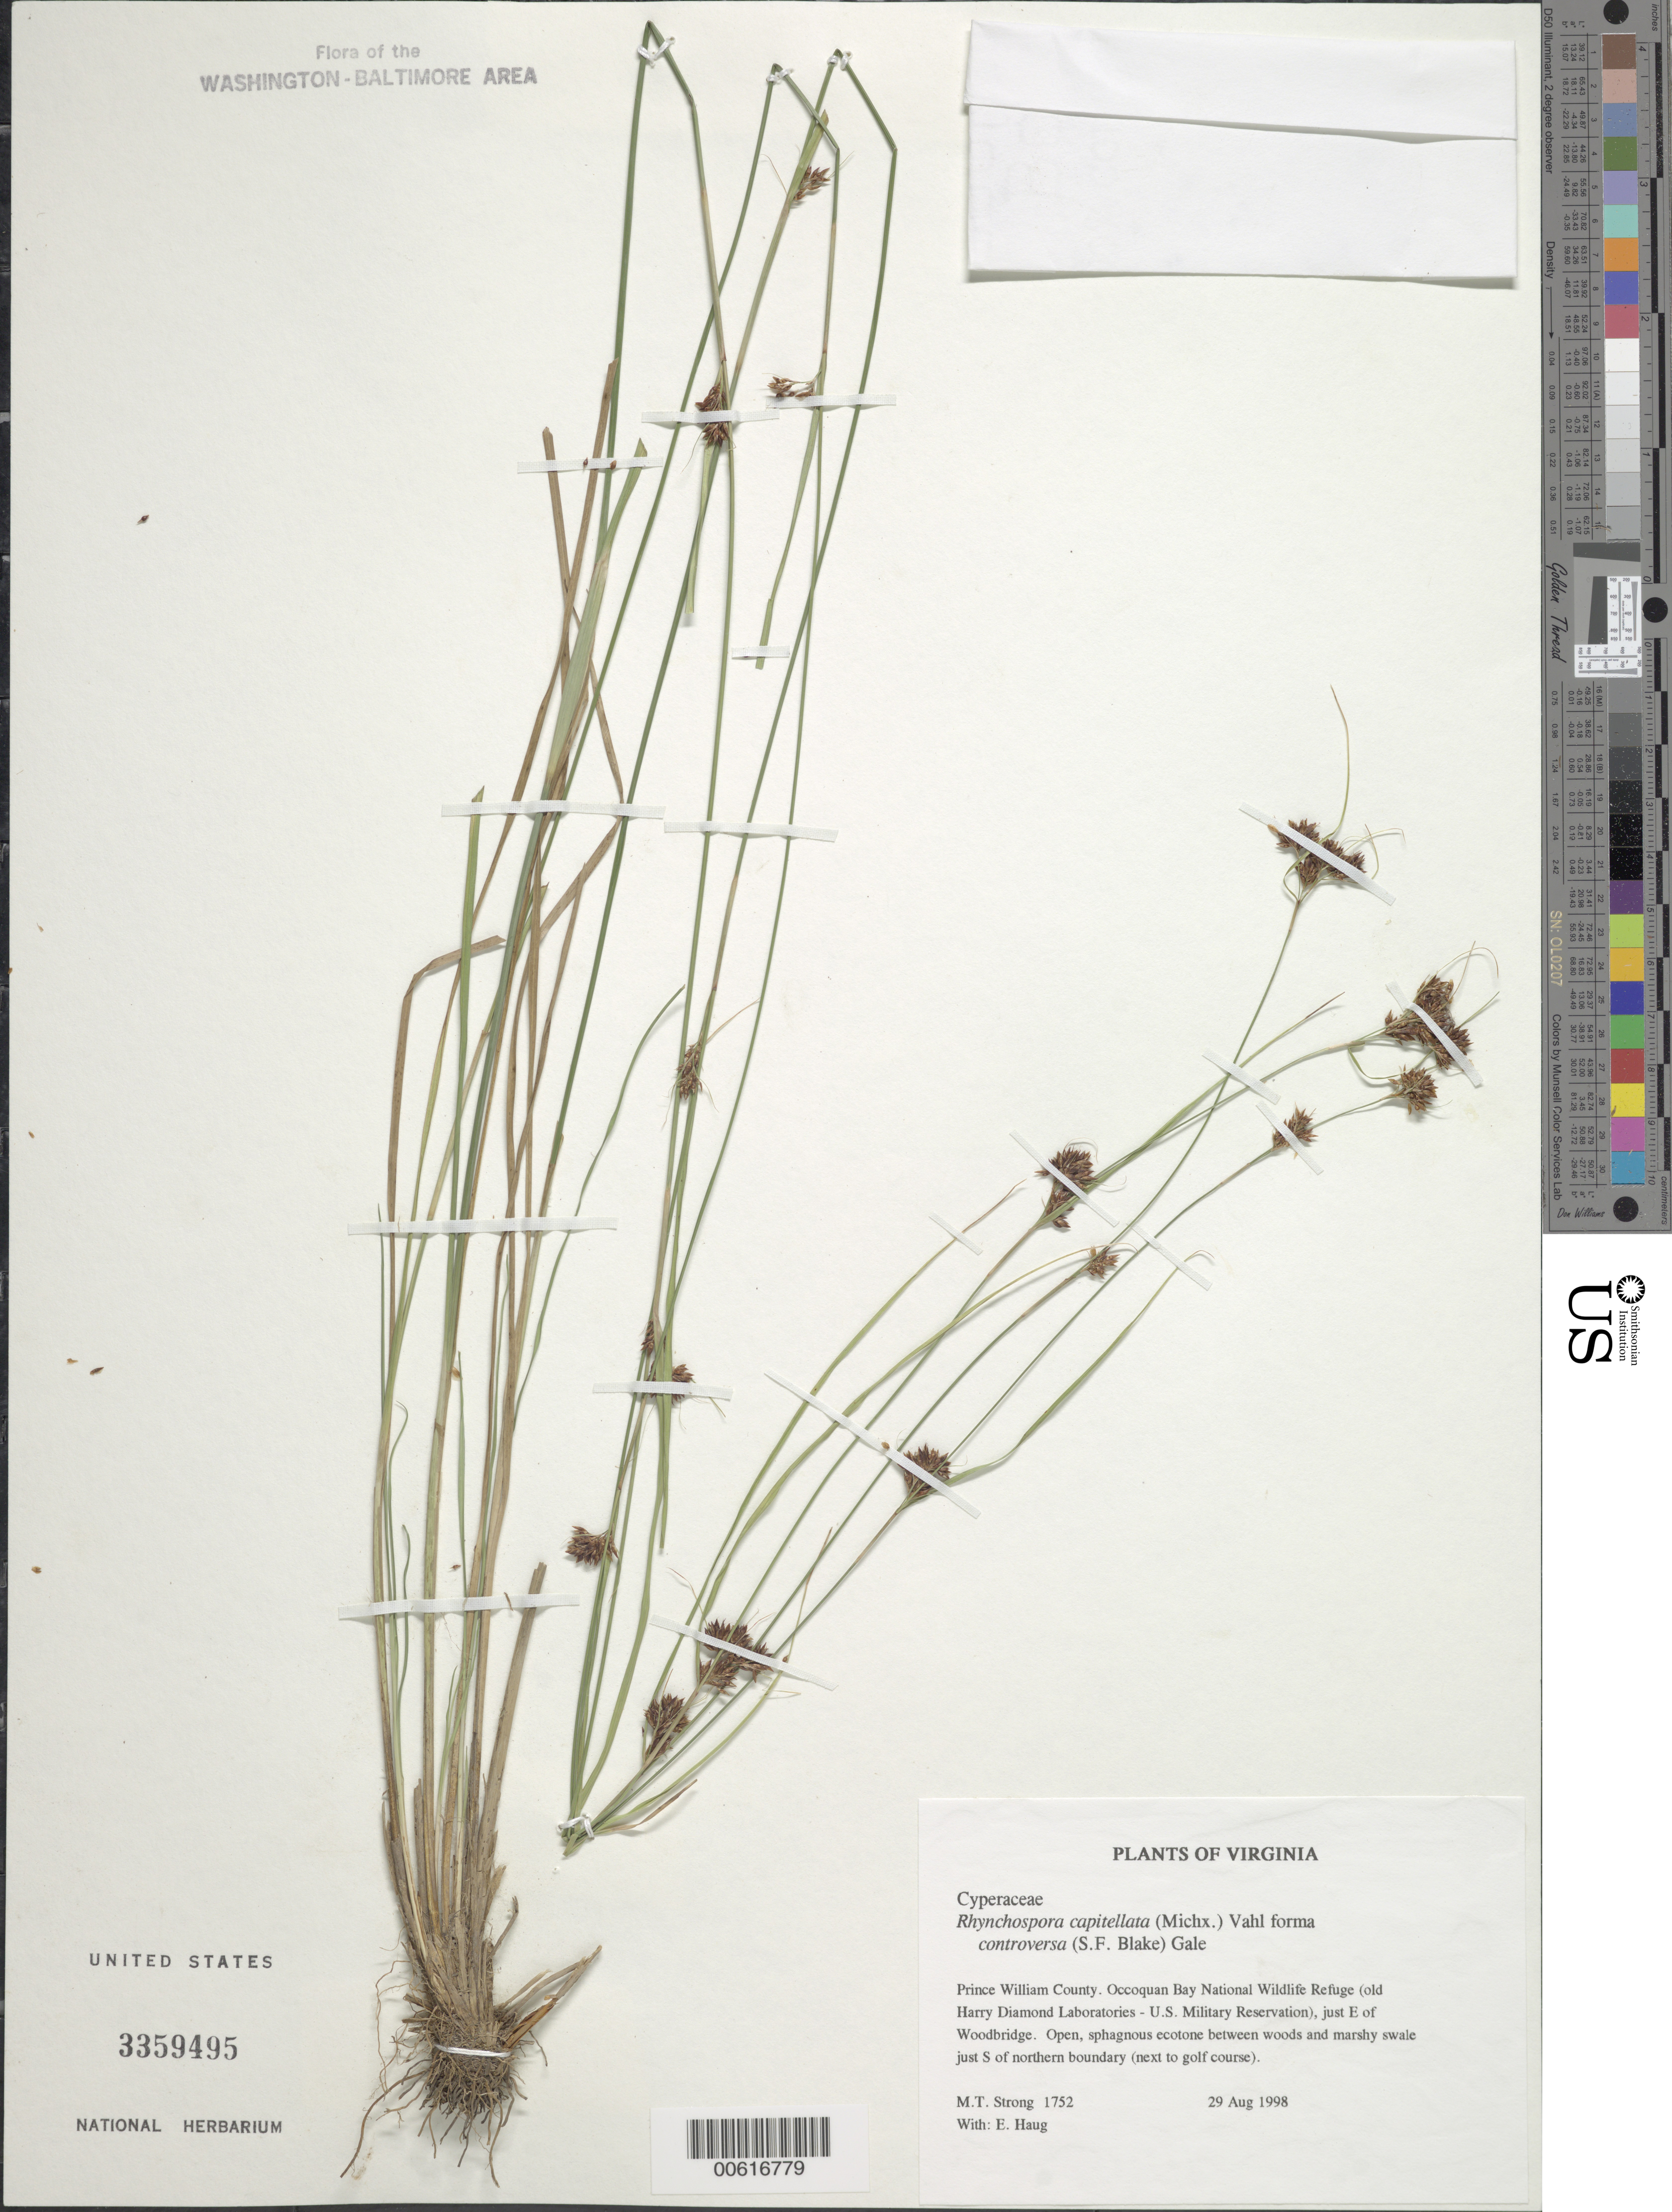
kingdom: Plantae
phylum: Tracheophyta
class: Liliopsida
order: Poales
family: Cyperaceae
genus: Rhynchospora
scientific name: Rhynchospora capitellata f. controversa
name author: (Michx.) Vahl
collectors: M. T. Strong & E. Haug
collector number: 1752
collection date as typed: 29 Aug 1998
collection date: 1998-08-29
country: United States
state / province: Virginia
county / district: Prince William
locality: Occoquan Bay National Wildlife Refuge (old Harry Diamond Laboratories - U.S. Military Reservation), just E of Woodbridge.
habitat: Open, sphagnous ecotone between woods and marshy swale just S of northern boundary (next to golf course).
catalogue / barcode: US 3359495